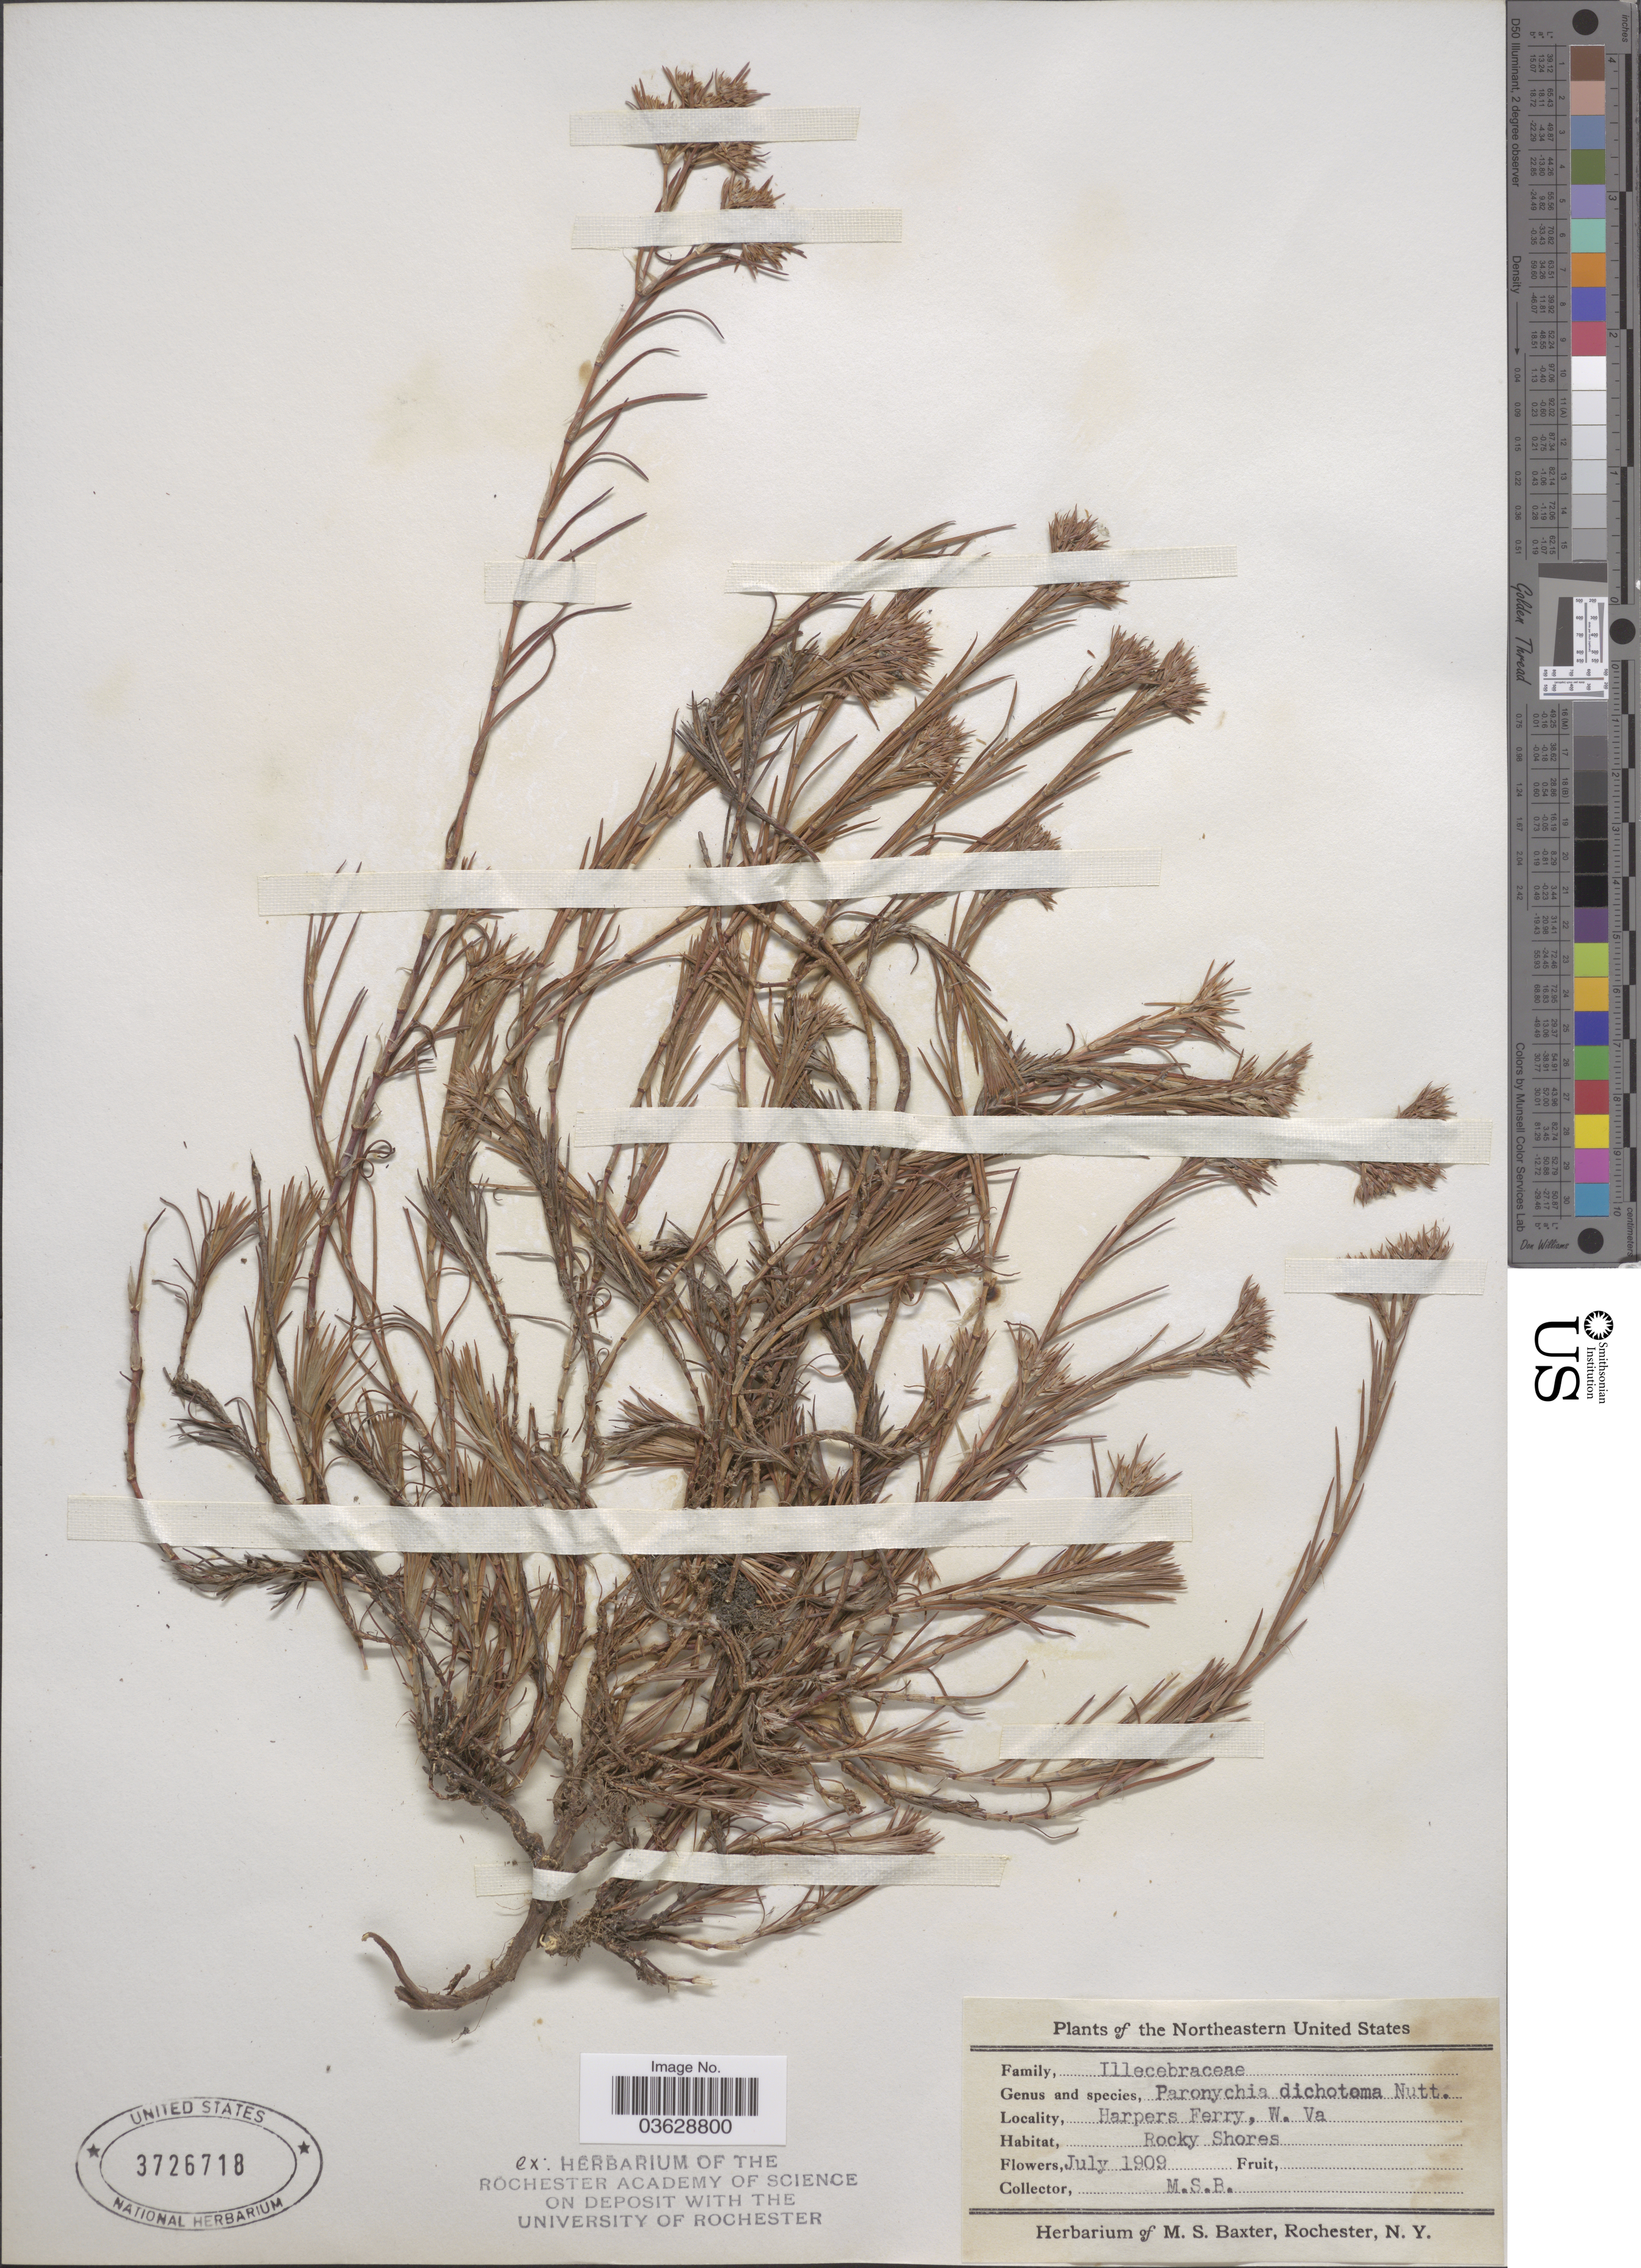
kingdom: Plantae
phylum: Tracheophyta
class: Magnoliopsida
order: Caryophyllales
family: Caryophyllaceae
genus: Paronychia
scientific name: Paronychia virginica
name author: Spreng.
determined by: Strong, Mark T., (BOT), Smithsonian Institution - National Museum of Natural History (UNITED STATES)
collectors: M. Baxter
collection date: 1909-07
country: United States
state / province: West Virginia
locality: Northeastern United States. Harpers Ferry. Rocky Shores.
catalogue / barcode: US 3726718